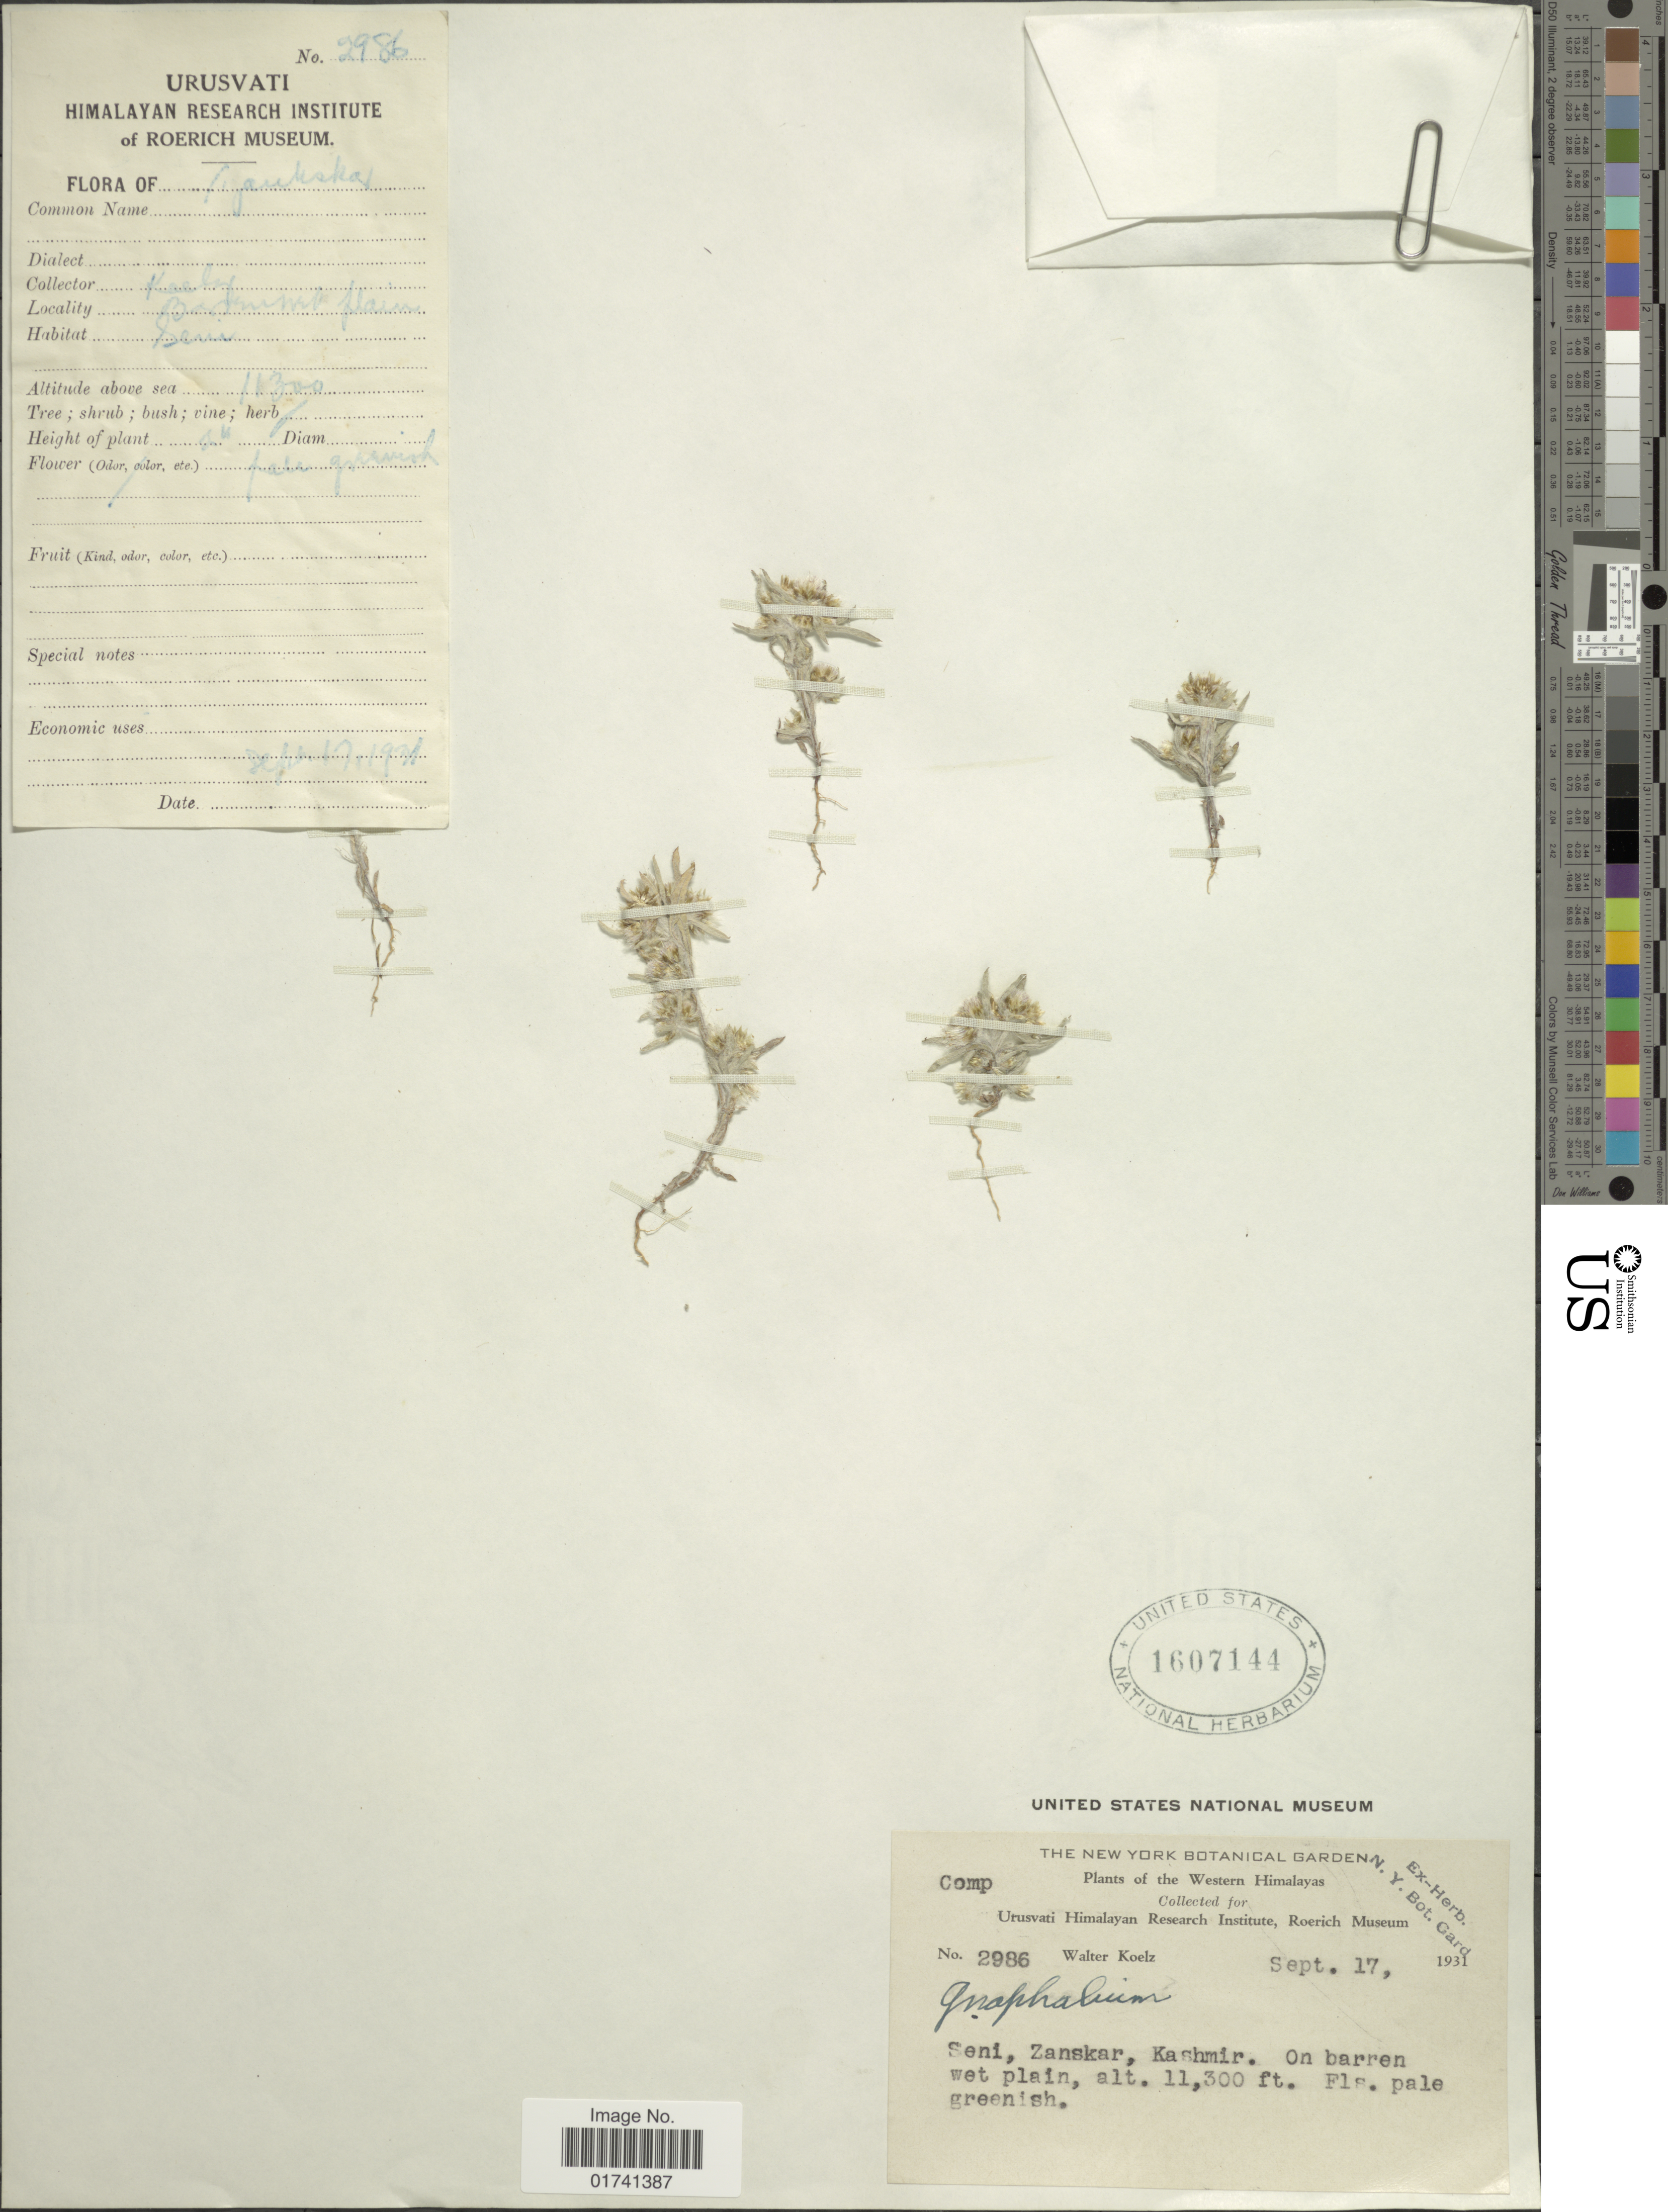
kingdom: Plantae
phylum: Tracheophyta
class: Magnoliopsida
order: Asterales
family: Asteraceae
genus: Gnomophalium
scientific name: Gnomophalium pulvinatum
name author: (Delile) Greuter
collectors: W. N. Koelz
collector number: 2986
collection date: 1931-09-17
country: India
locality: Tjankskas [interpreted], Western Himalayas, Seni, Zanskar, Kashmir, on barren wet plain.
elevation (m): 3444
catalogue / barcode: US 1607144